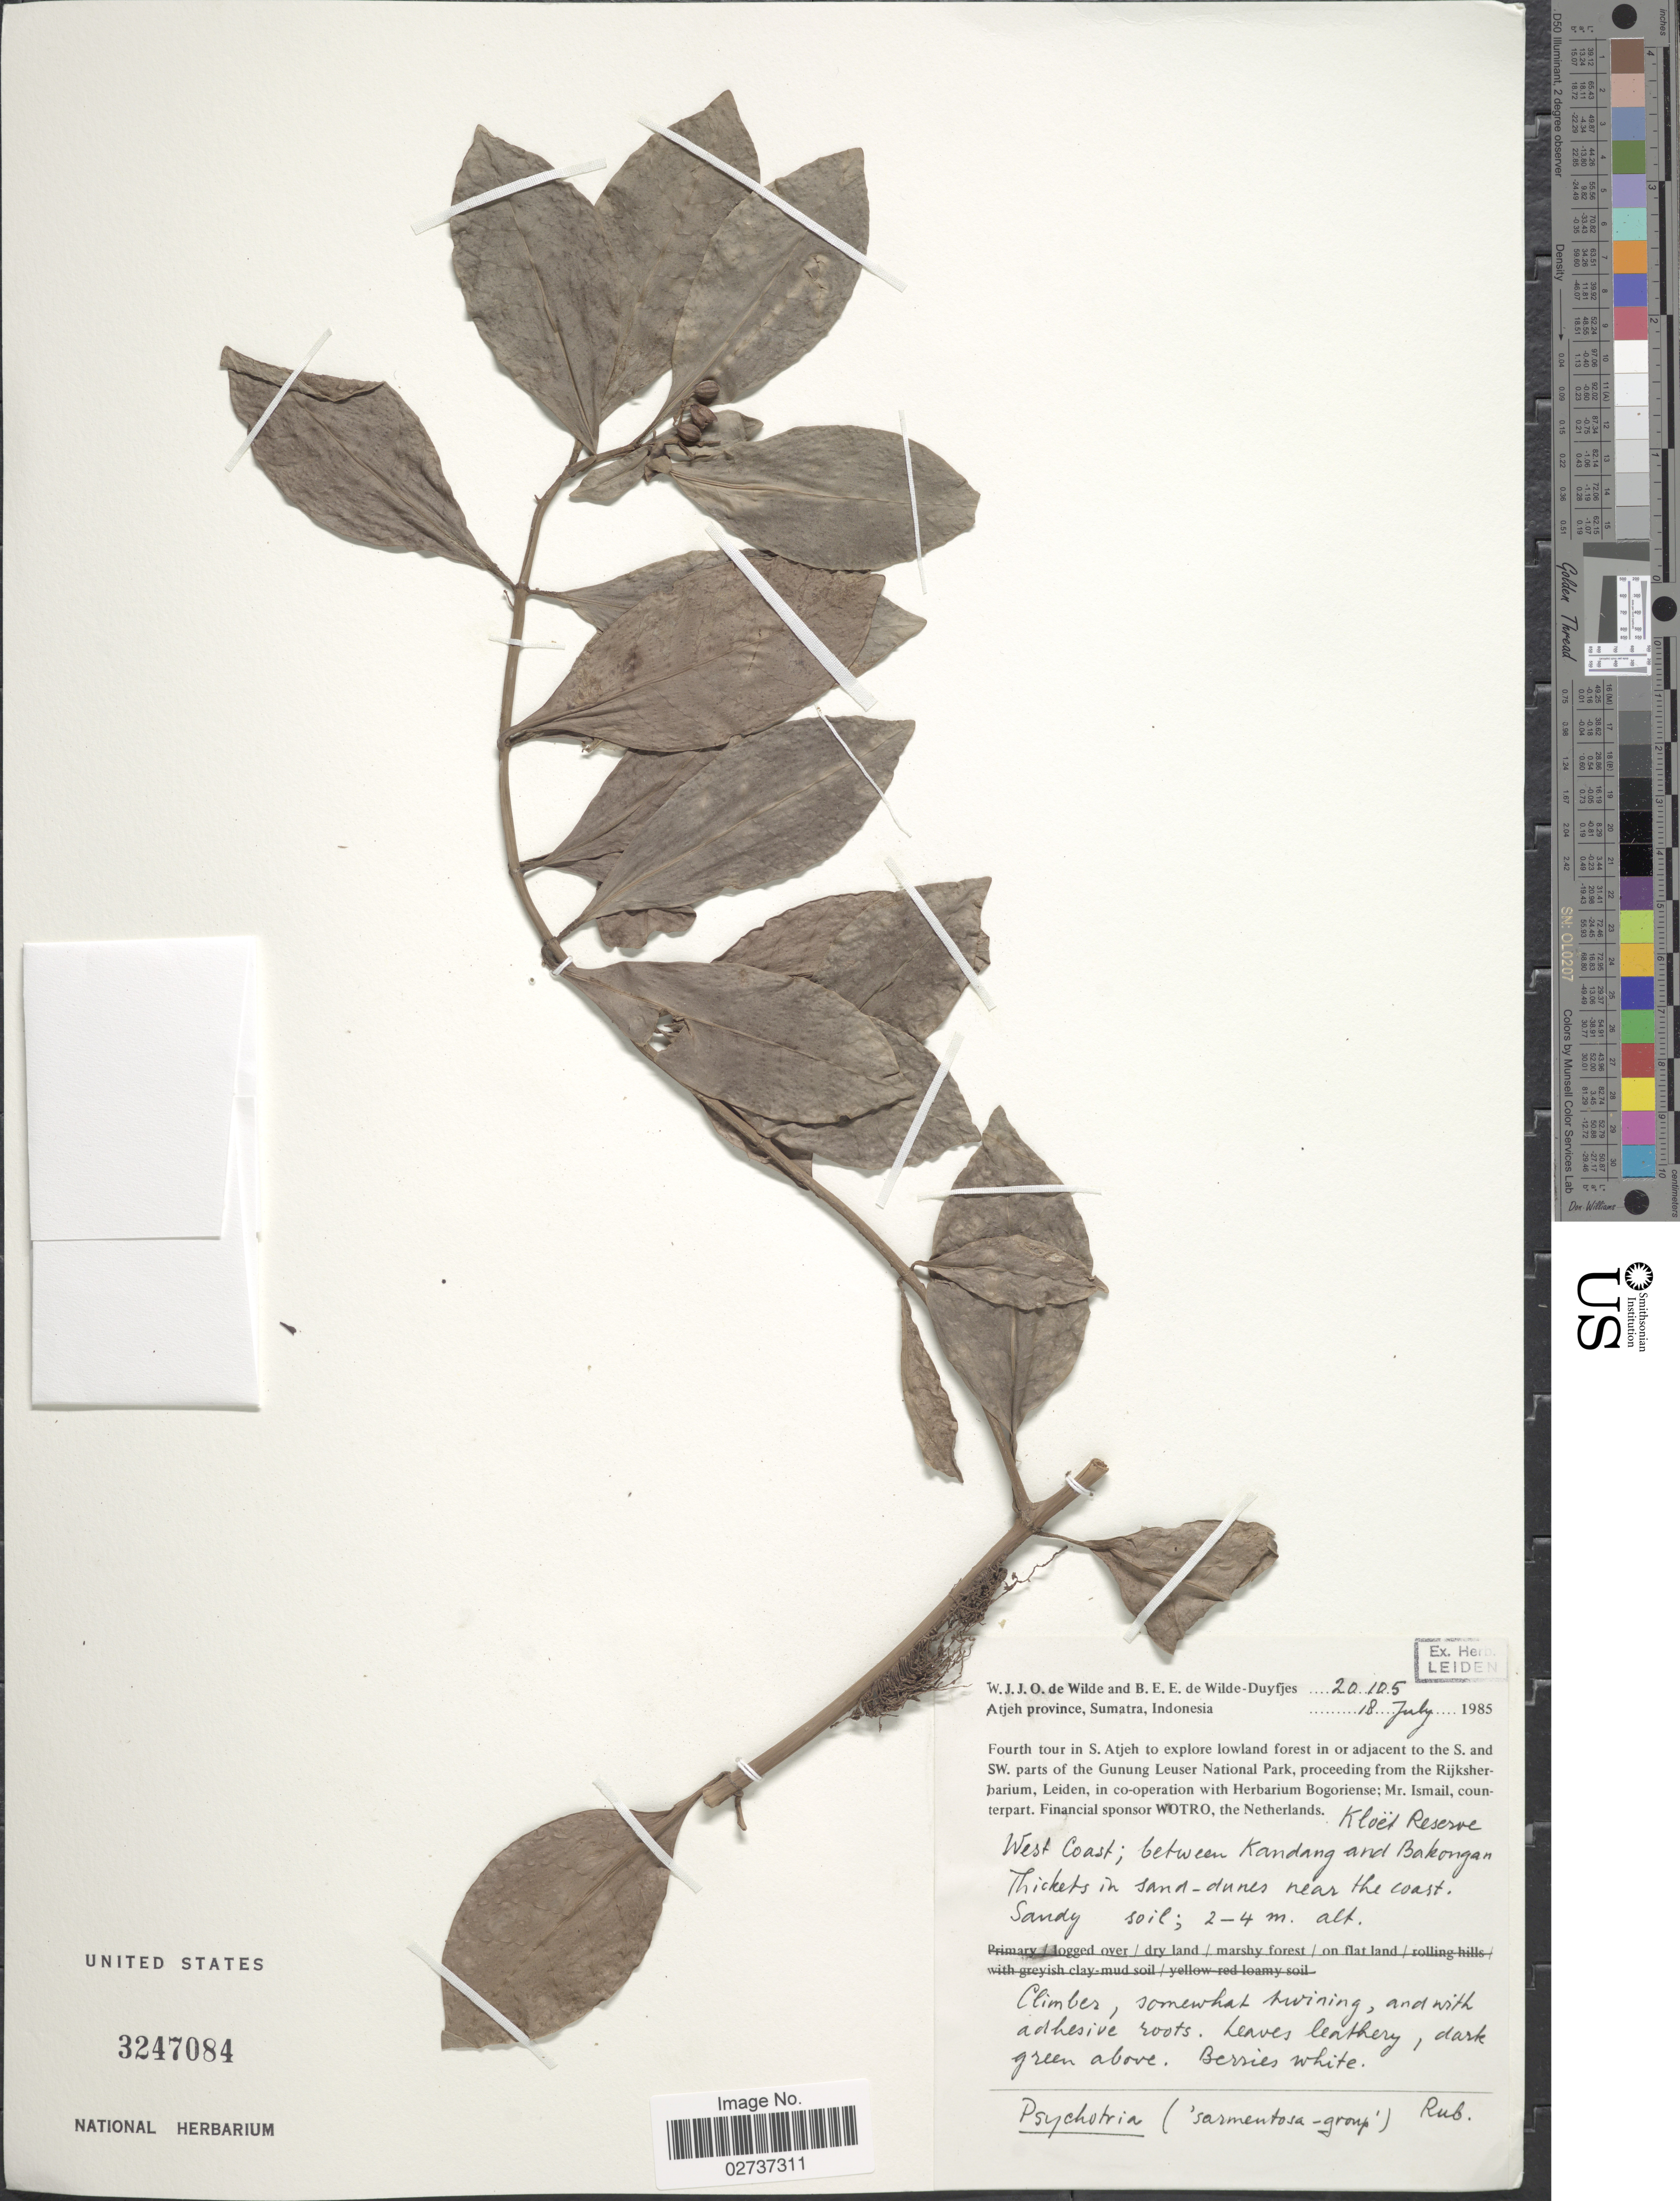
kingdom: Plantae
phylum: Tracheophyta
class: Magnoliopsida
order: Gentianales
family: Rubiaceae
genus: Psychotria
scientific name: Psychotria sp.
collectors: W. J. de Wilde & B. E. de Wilde-Duyfjes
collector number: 20105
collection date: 1985-07-18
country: Indonesia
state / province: Sumatra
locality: Atjeh Province. Kloet Reserve. West Coast; between Kandang and Bakongan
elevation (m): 2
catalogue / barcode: US 3247084